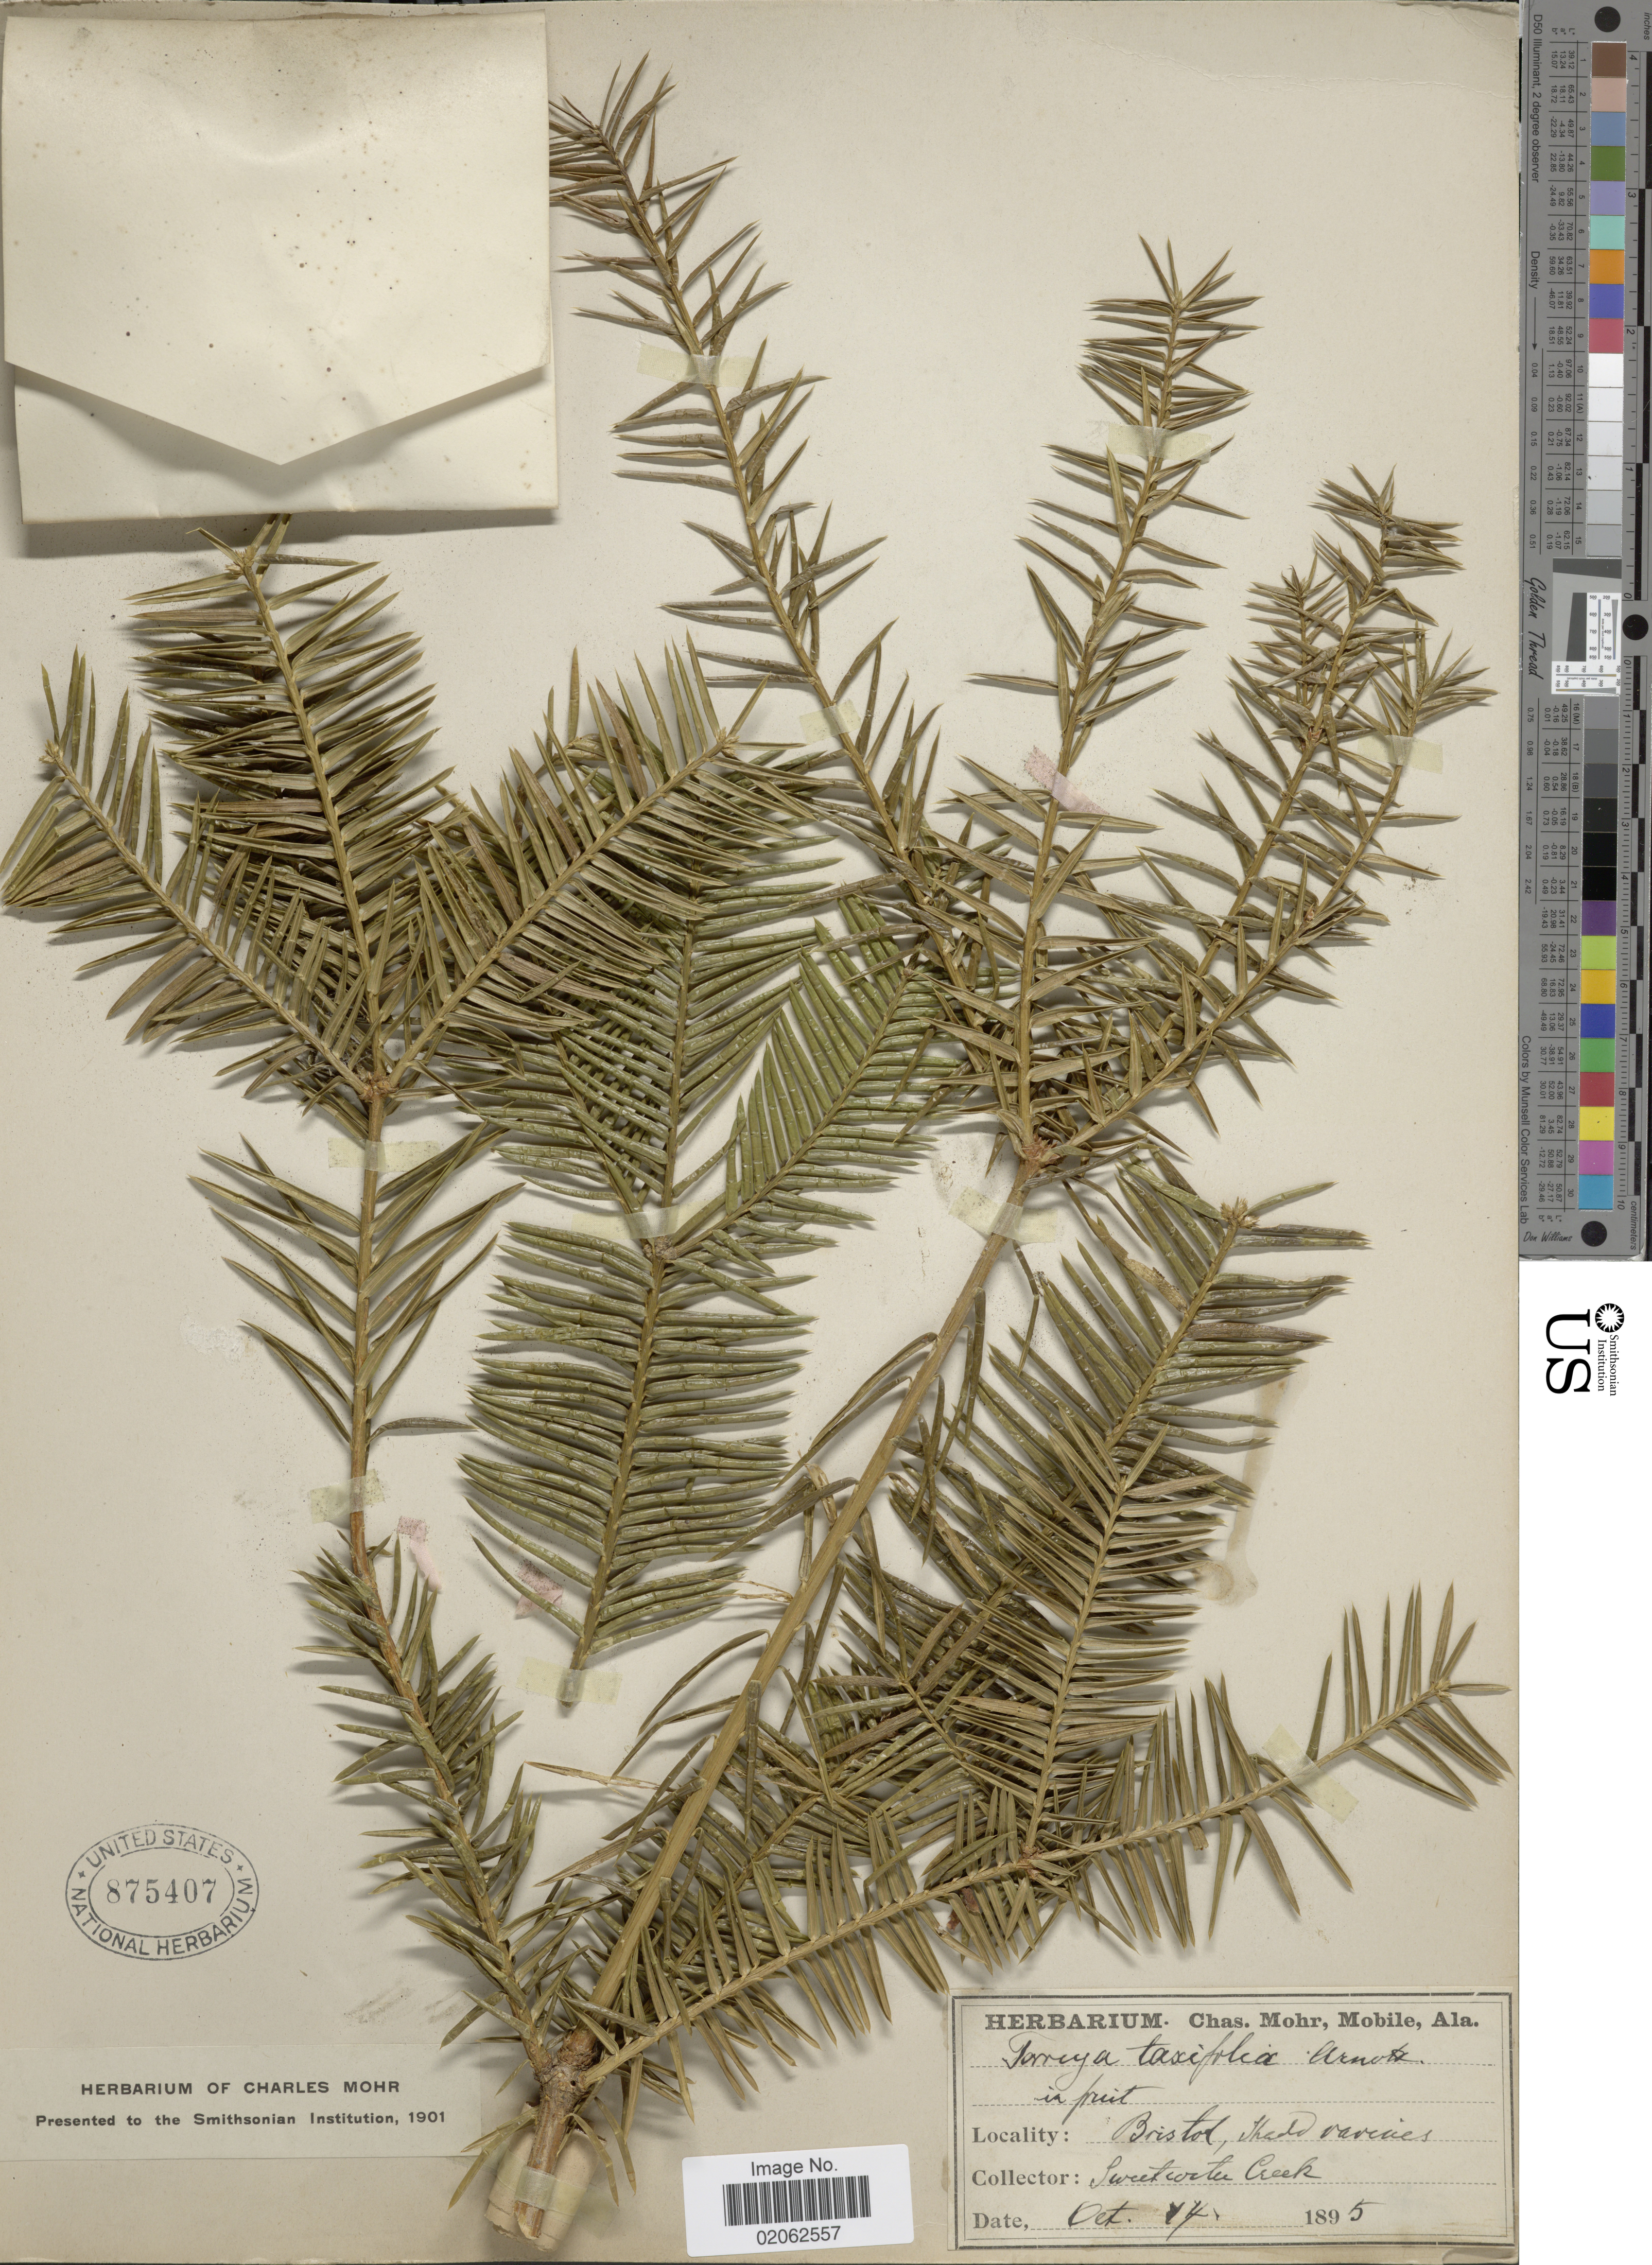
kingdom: Plantae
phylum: Tracheophyta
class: Pinopsida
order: Pinales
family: Taxaceae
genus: Torreya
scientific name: Torreya taxifolia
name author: Arn.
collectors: ex herb. Charles Mohr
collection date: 1895-10-14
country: United States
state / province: Georgia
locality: Bristol, shaded ravines. Sweetwater Creek.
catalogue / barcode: US 875407